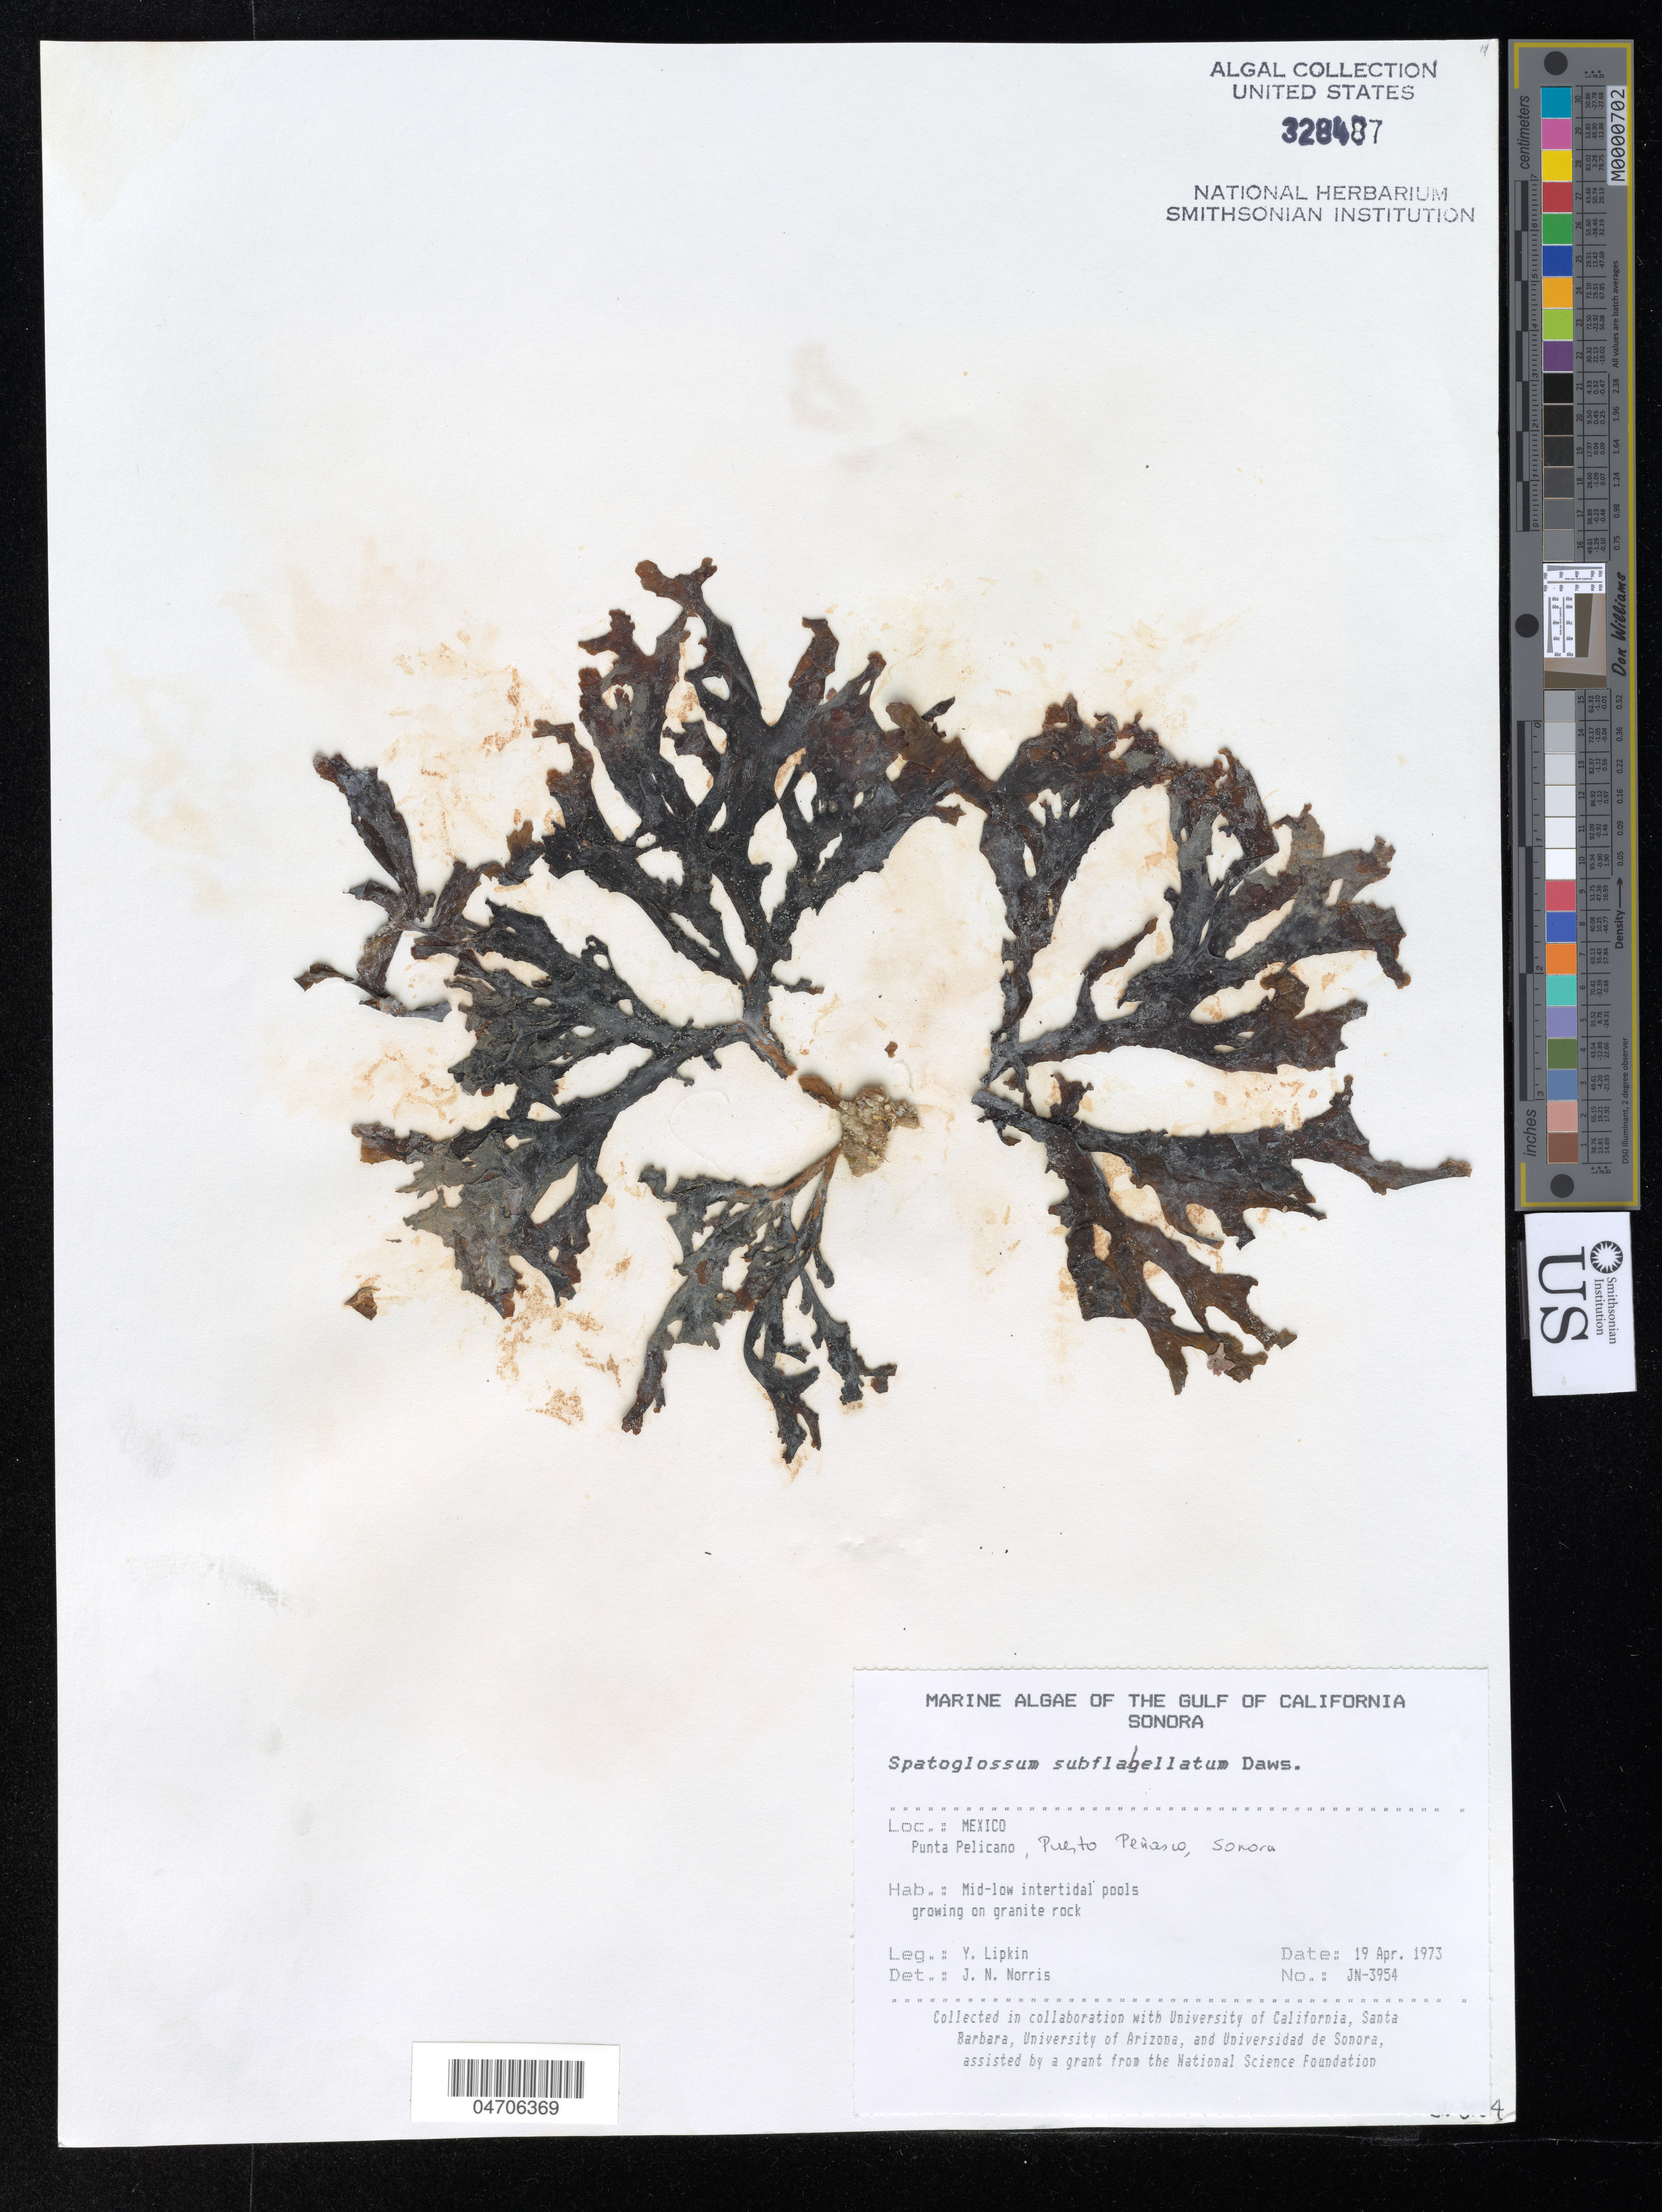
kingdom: Chromista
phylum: Ochrophyta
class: Phaeophyceae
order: Dictyotales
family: Dictyotaceae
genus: Spatoglossum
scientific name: Spatoglossum subflabellatum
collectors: Y. Lipkin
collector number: JN-3954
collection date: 1973-04-19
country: Mexico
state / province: Sonora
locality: The Gulf of California. Punta Pelicano, Puerto Peñasco.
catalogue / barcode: US 328487